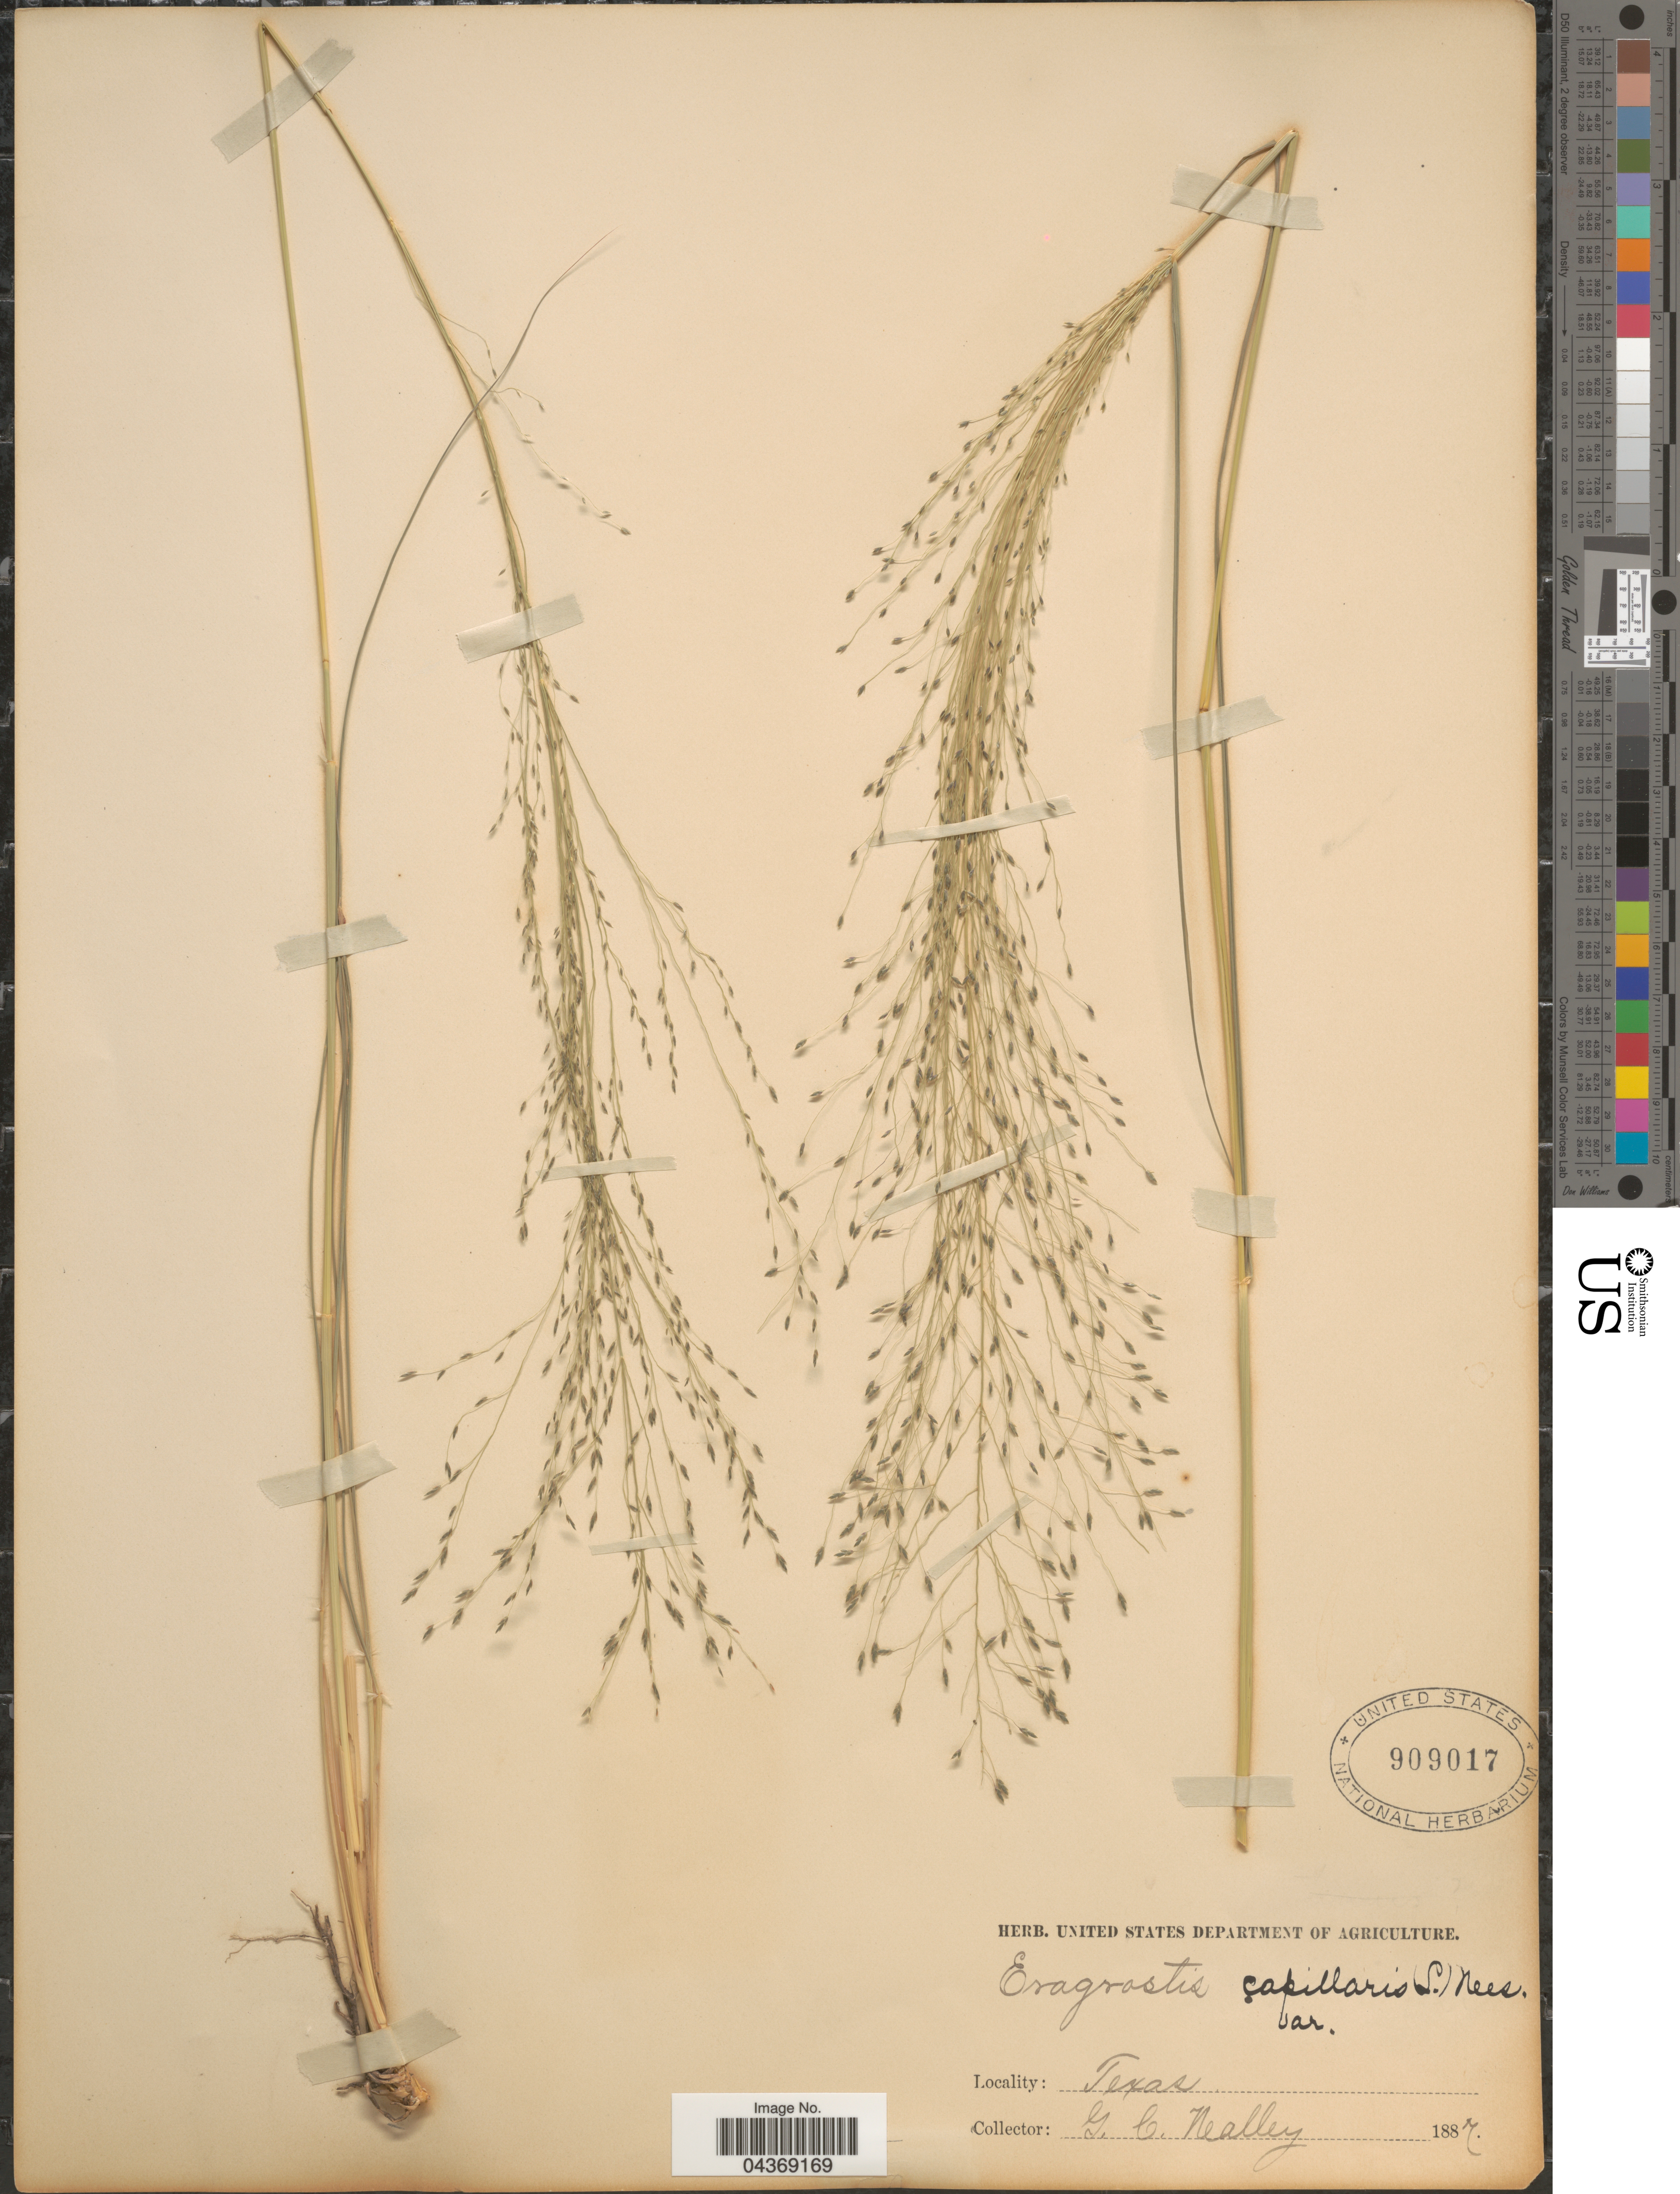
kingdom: Plantae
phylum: Tracheophyta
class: Liliopsida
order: Poales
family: Poaceae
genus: Eragrostis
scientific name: Eragrostis intermedia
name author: Hitchc.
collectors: G. C. Nealley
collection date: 1887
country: United States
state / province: Texas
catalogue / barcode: US 909017